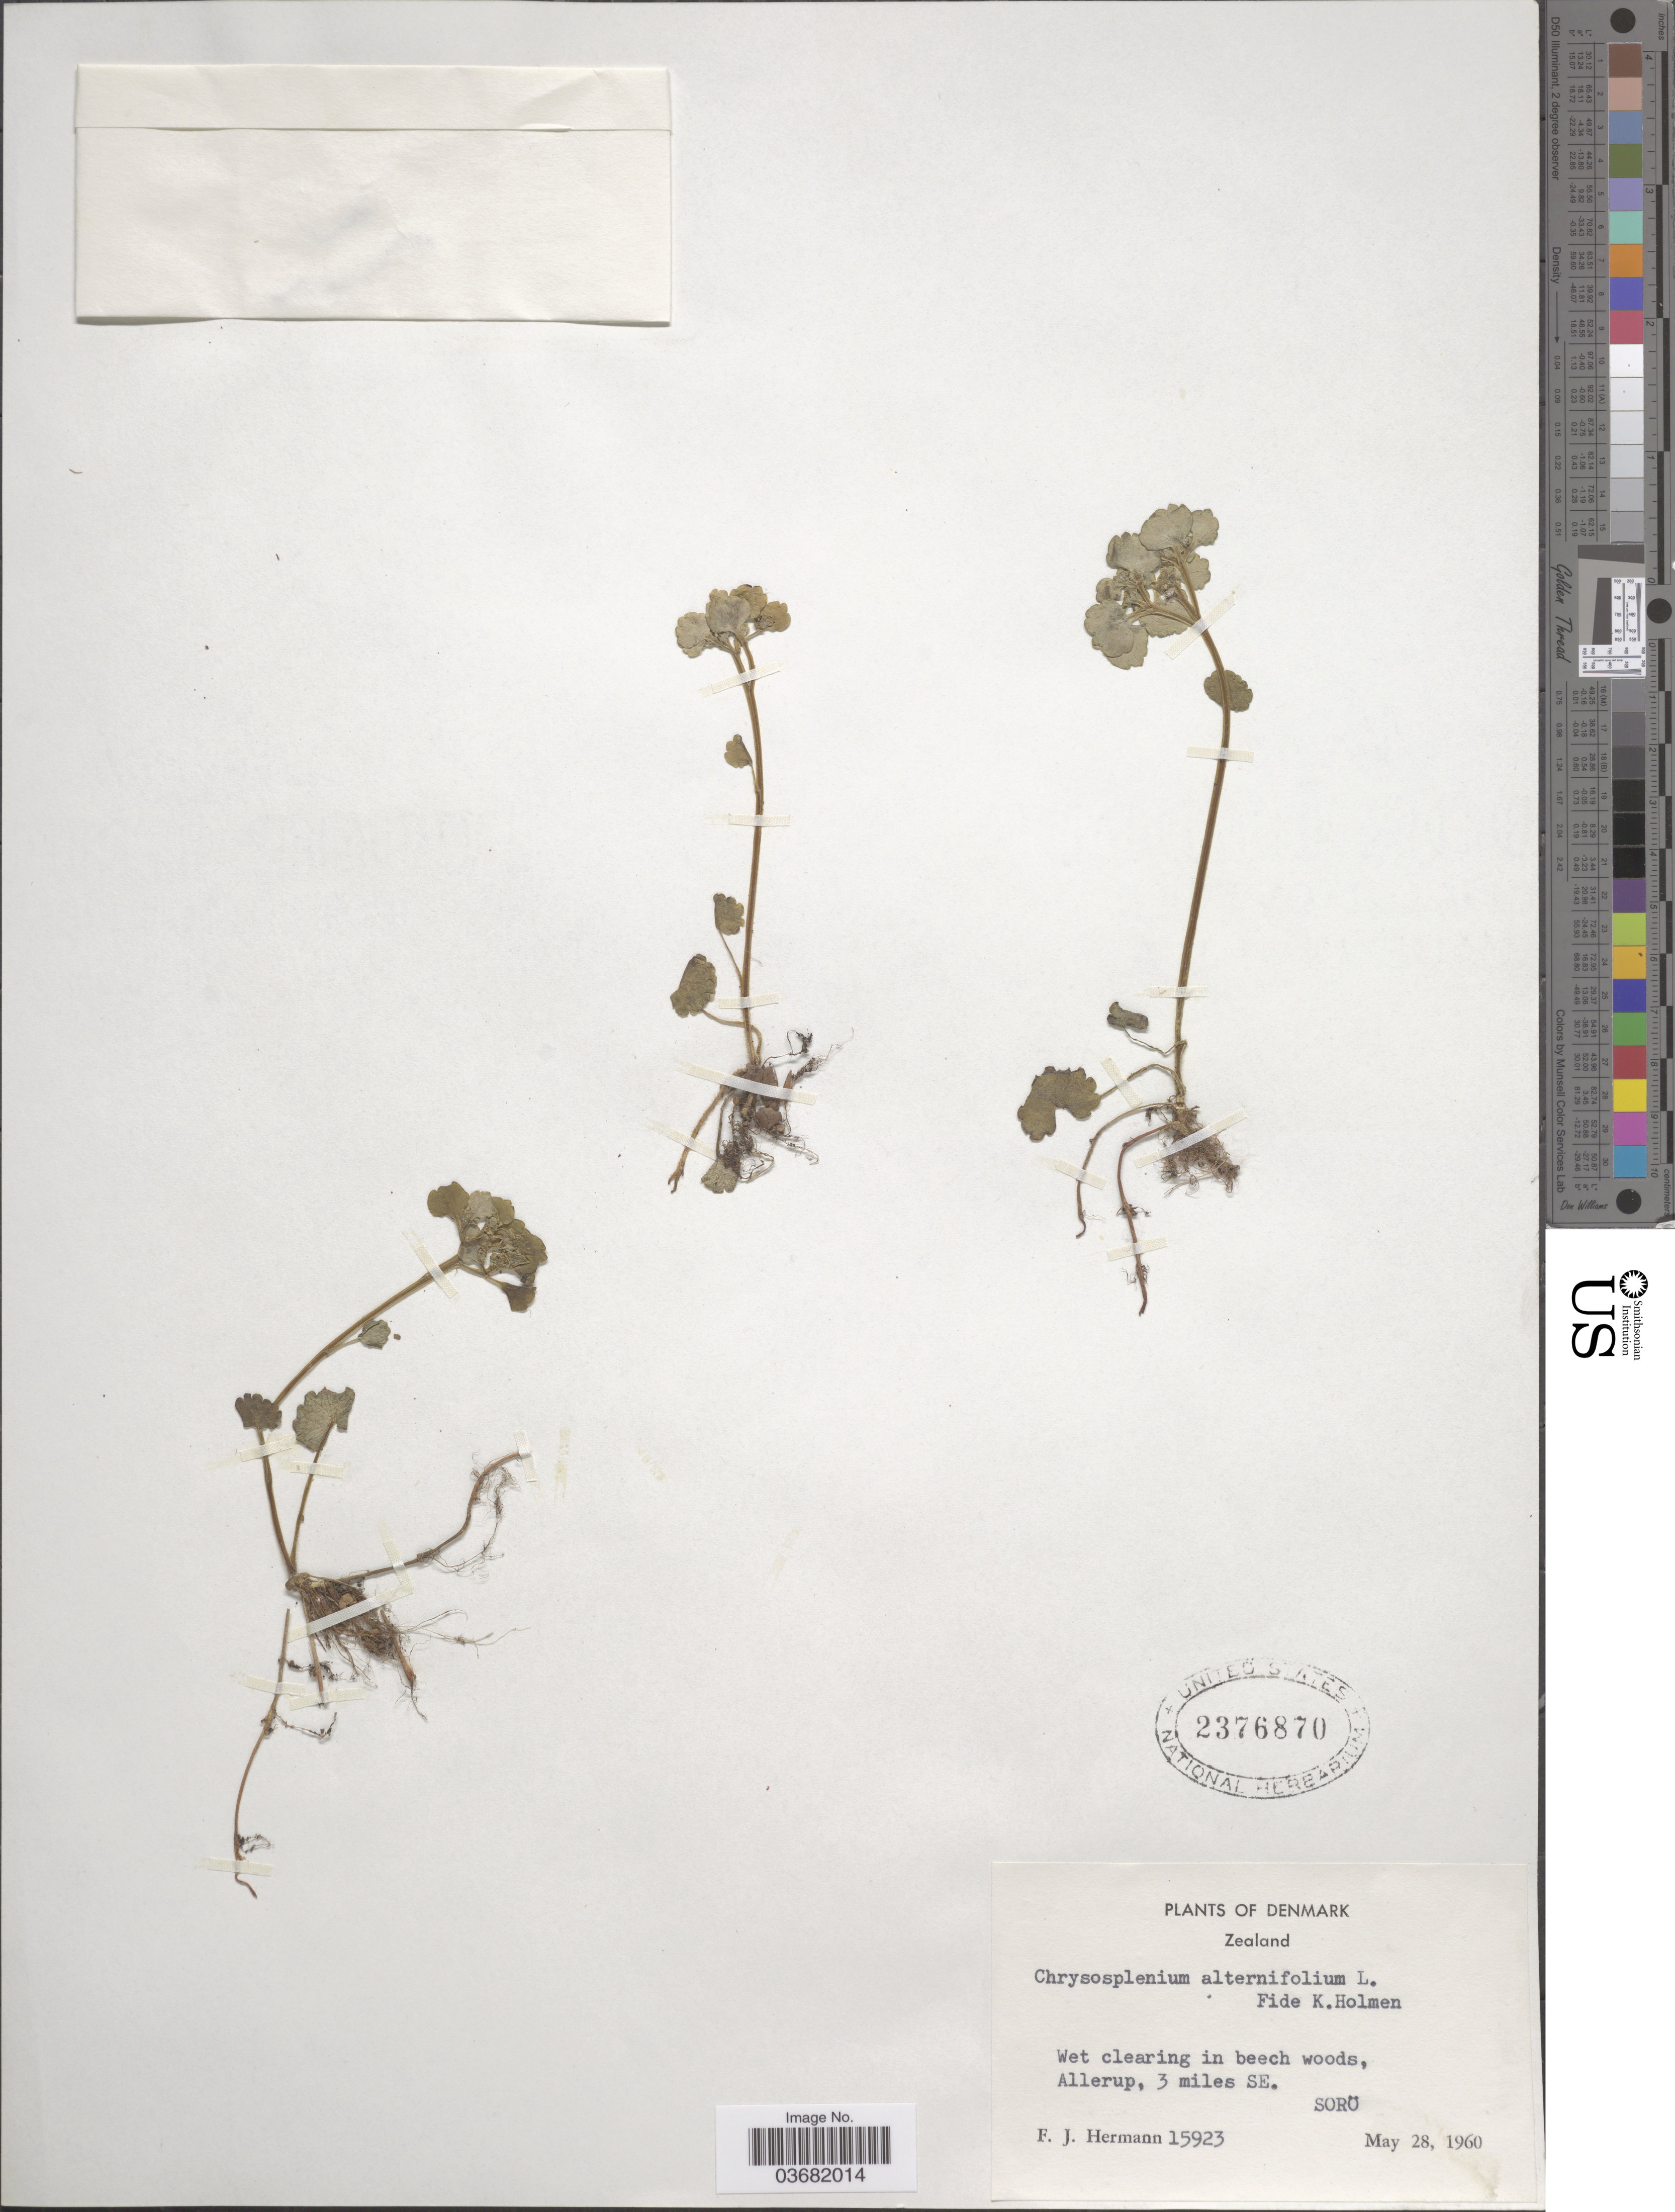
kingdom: Plantae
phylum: Tracheophyta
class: Magnoliopsida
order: Saxifragales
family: Saxifragaceae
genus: Chrysosplenium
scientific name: Chrysosplenium alternifolium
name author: L.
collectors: F. J. Hermann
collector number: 15923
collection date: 1960-05-28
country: Denmark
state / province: Sjæland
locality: Zealand. Allerup, 3 miles SE. Sorö.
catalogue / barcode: US 2376870